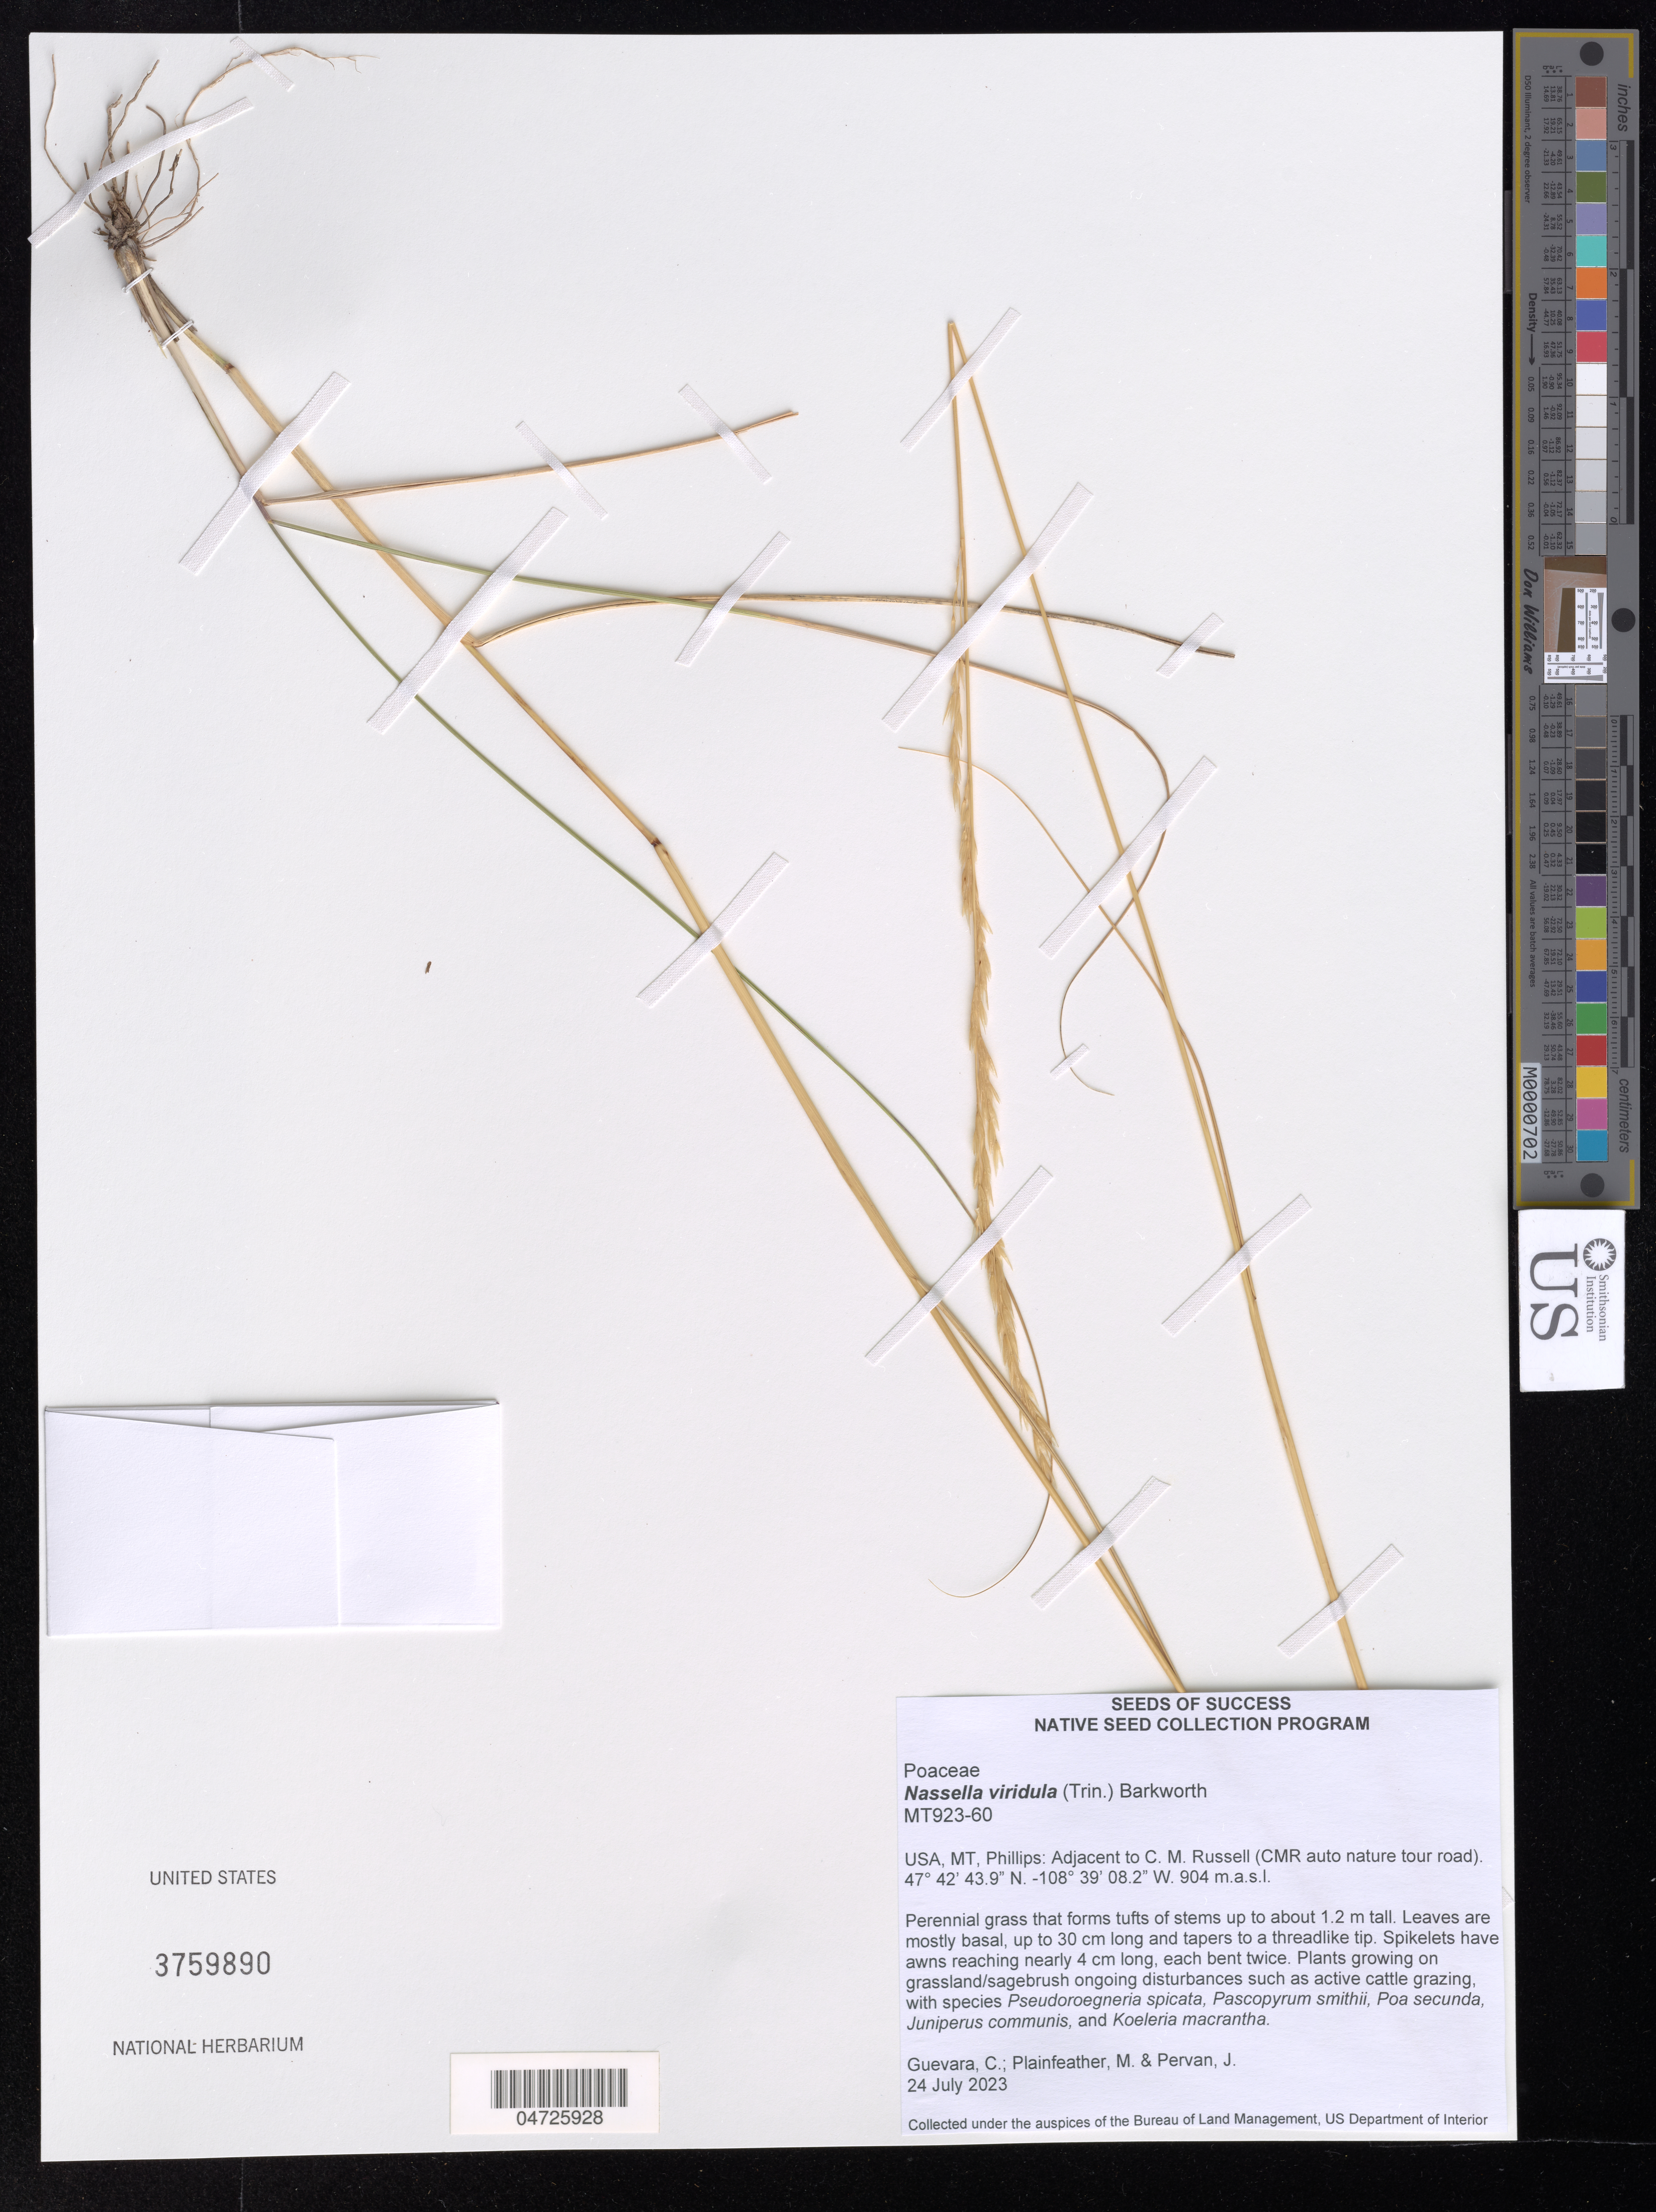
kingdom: Plantae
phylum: Tracheophyta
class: Liliopsida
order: Poales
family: Poaceae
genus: Nassella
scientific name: Nassella viridula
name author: (Trin.) Barkworth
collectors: C. Guevara, M. Plainfeather & J. Pervan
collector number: MT923-60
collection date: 2023-07-24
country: United States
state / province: Montana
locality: MT, Phillips: Adjacent to C. M. Russell (CMR auto nature tour road).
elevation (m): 904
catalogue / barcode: US 3759890